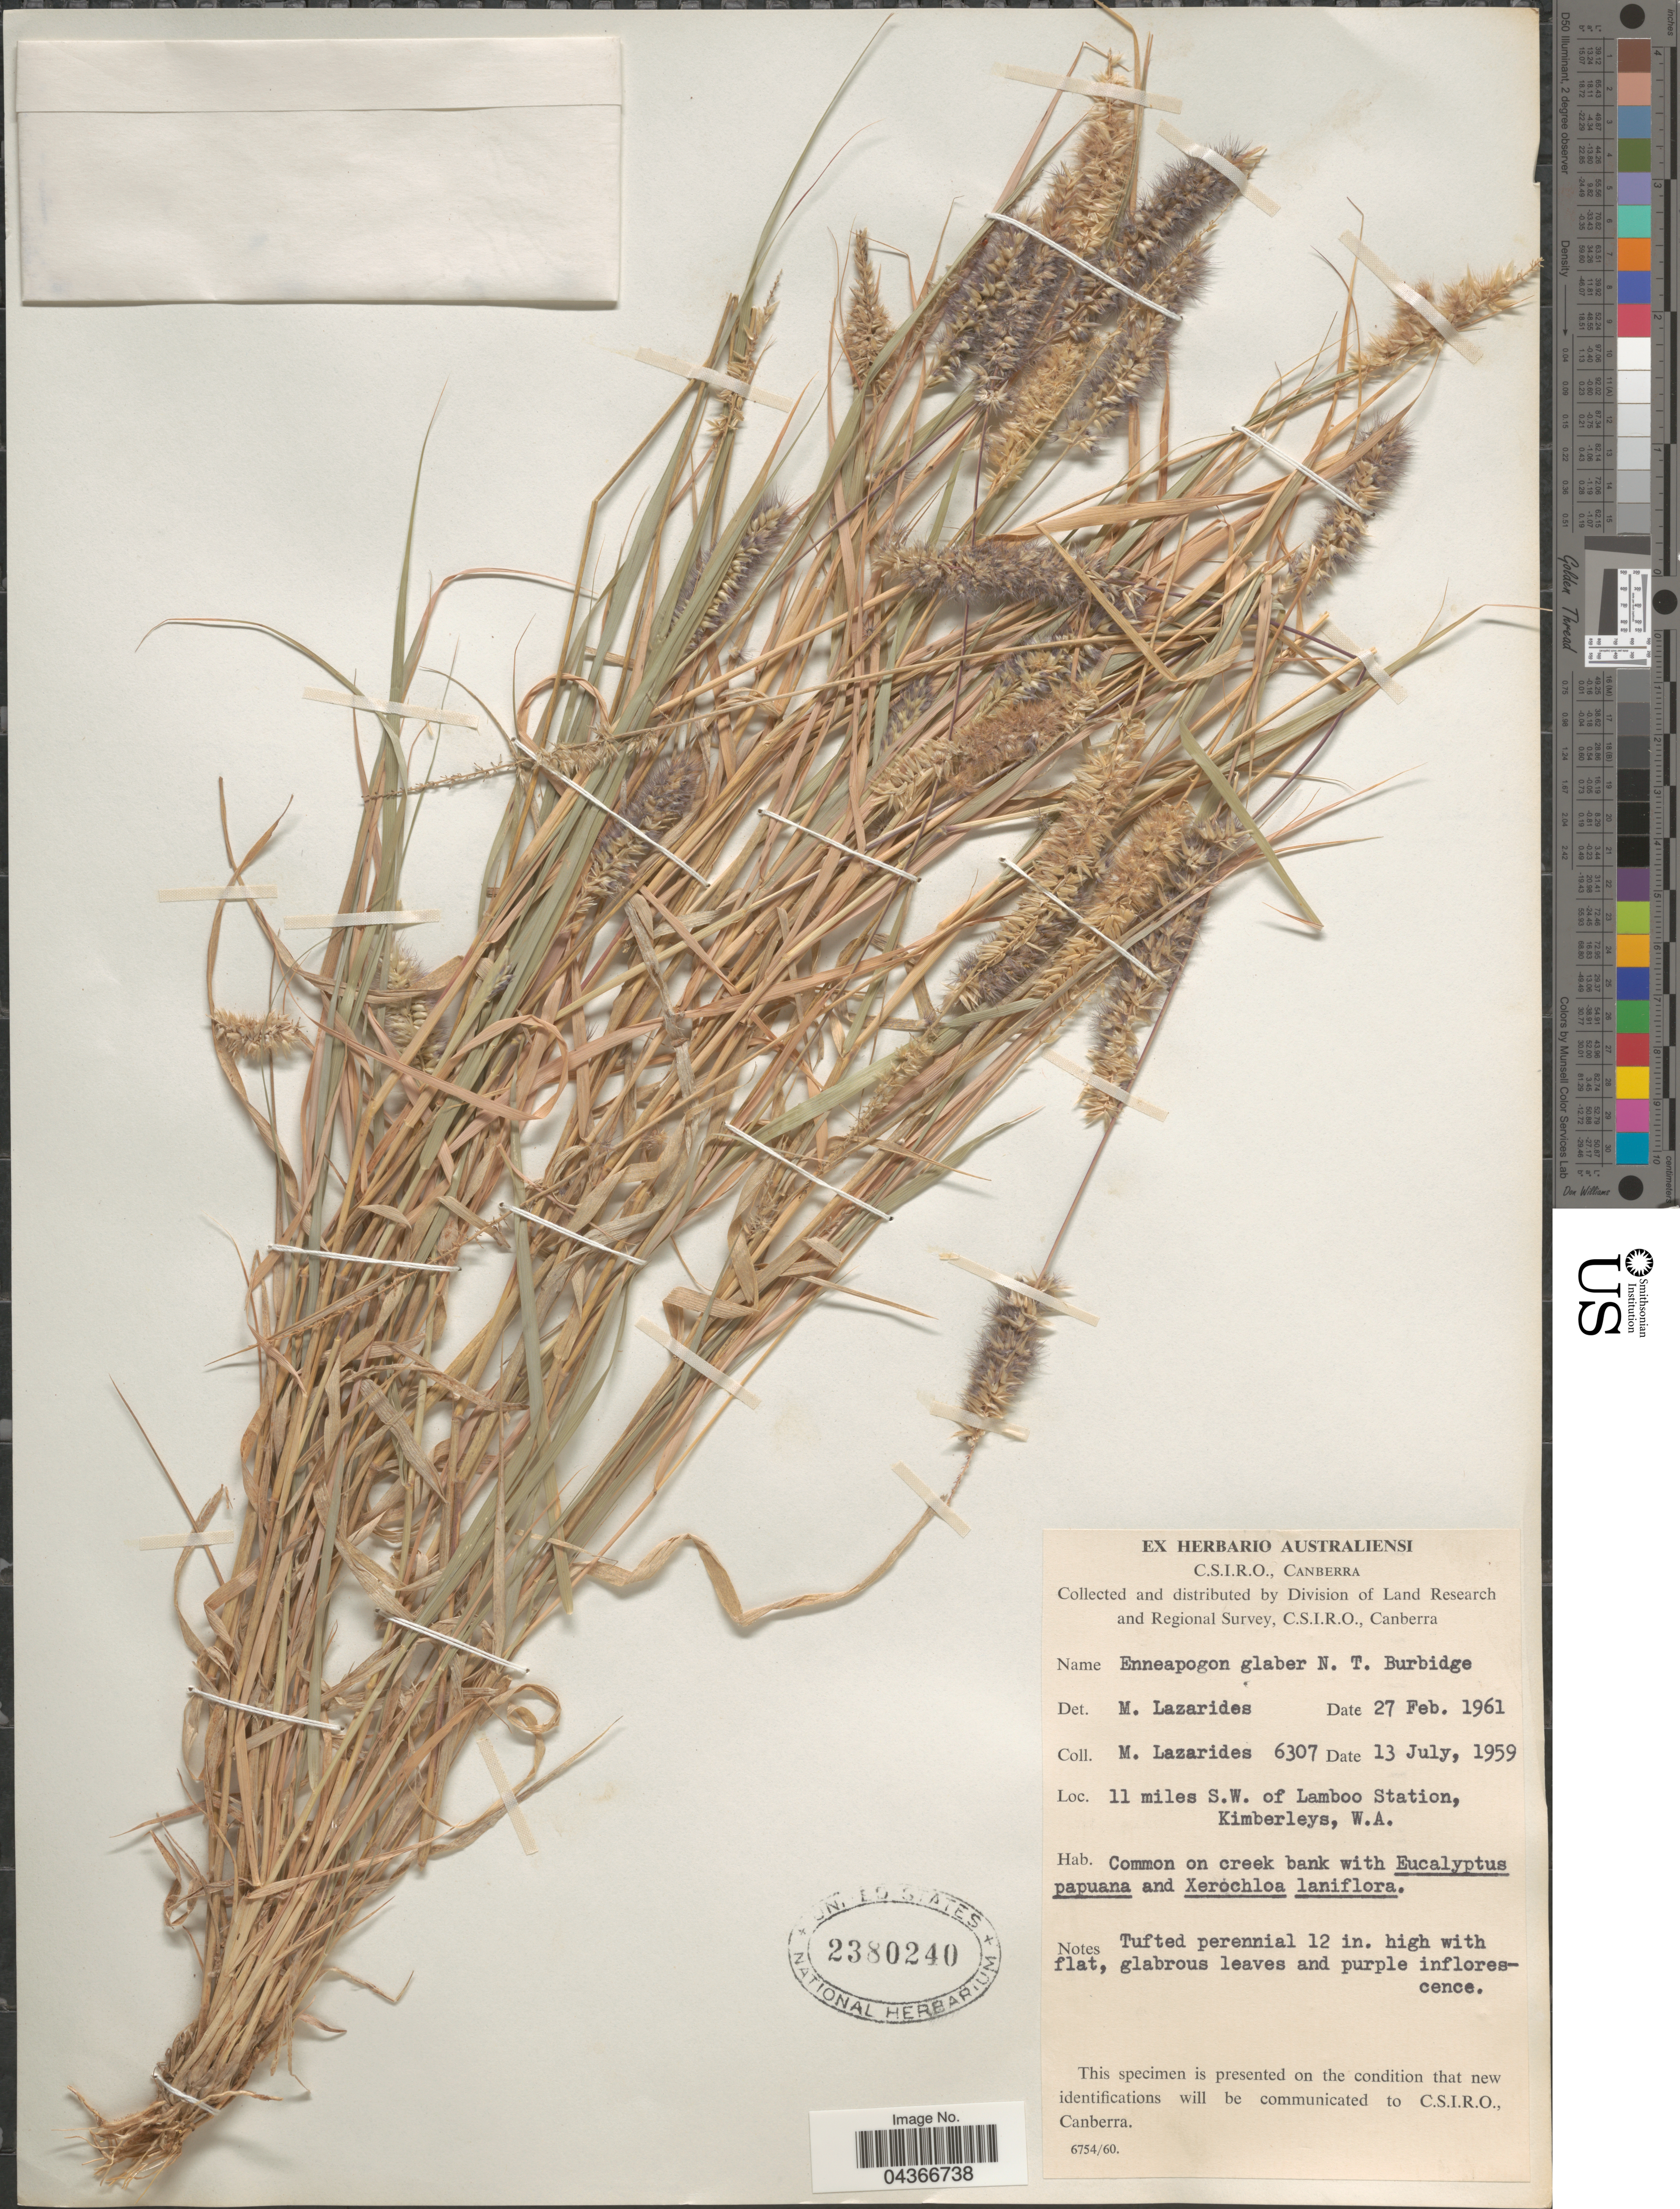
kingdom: Plantae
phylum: Tracheophyta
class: Liliopsida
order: Poales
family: Poaceae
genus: Enneapogon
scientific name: Enneapogon purpurascens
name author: (R. Br.) P. Beauv.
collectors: M. Lazarides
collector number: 6307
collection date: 1959-07-13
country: Australia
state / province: Western Australia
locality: Division of Land Research and Regional Survey. 11 miles S.W. of Lamboo Station, Kimberleys, W.A.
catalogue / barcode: US 2380240